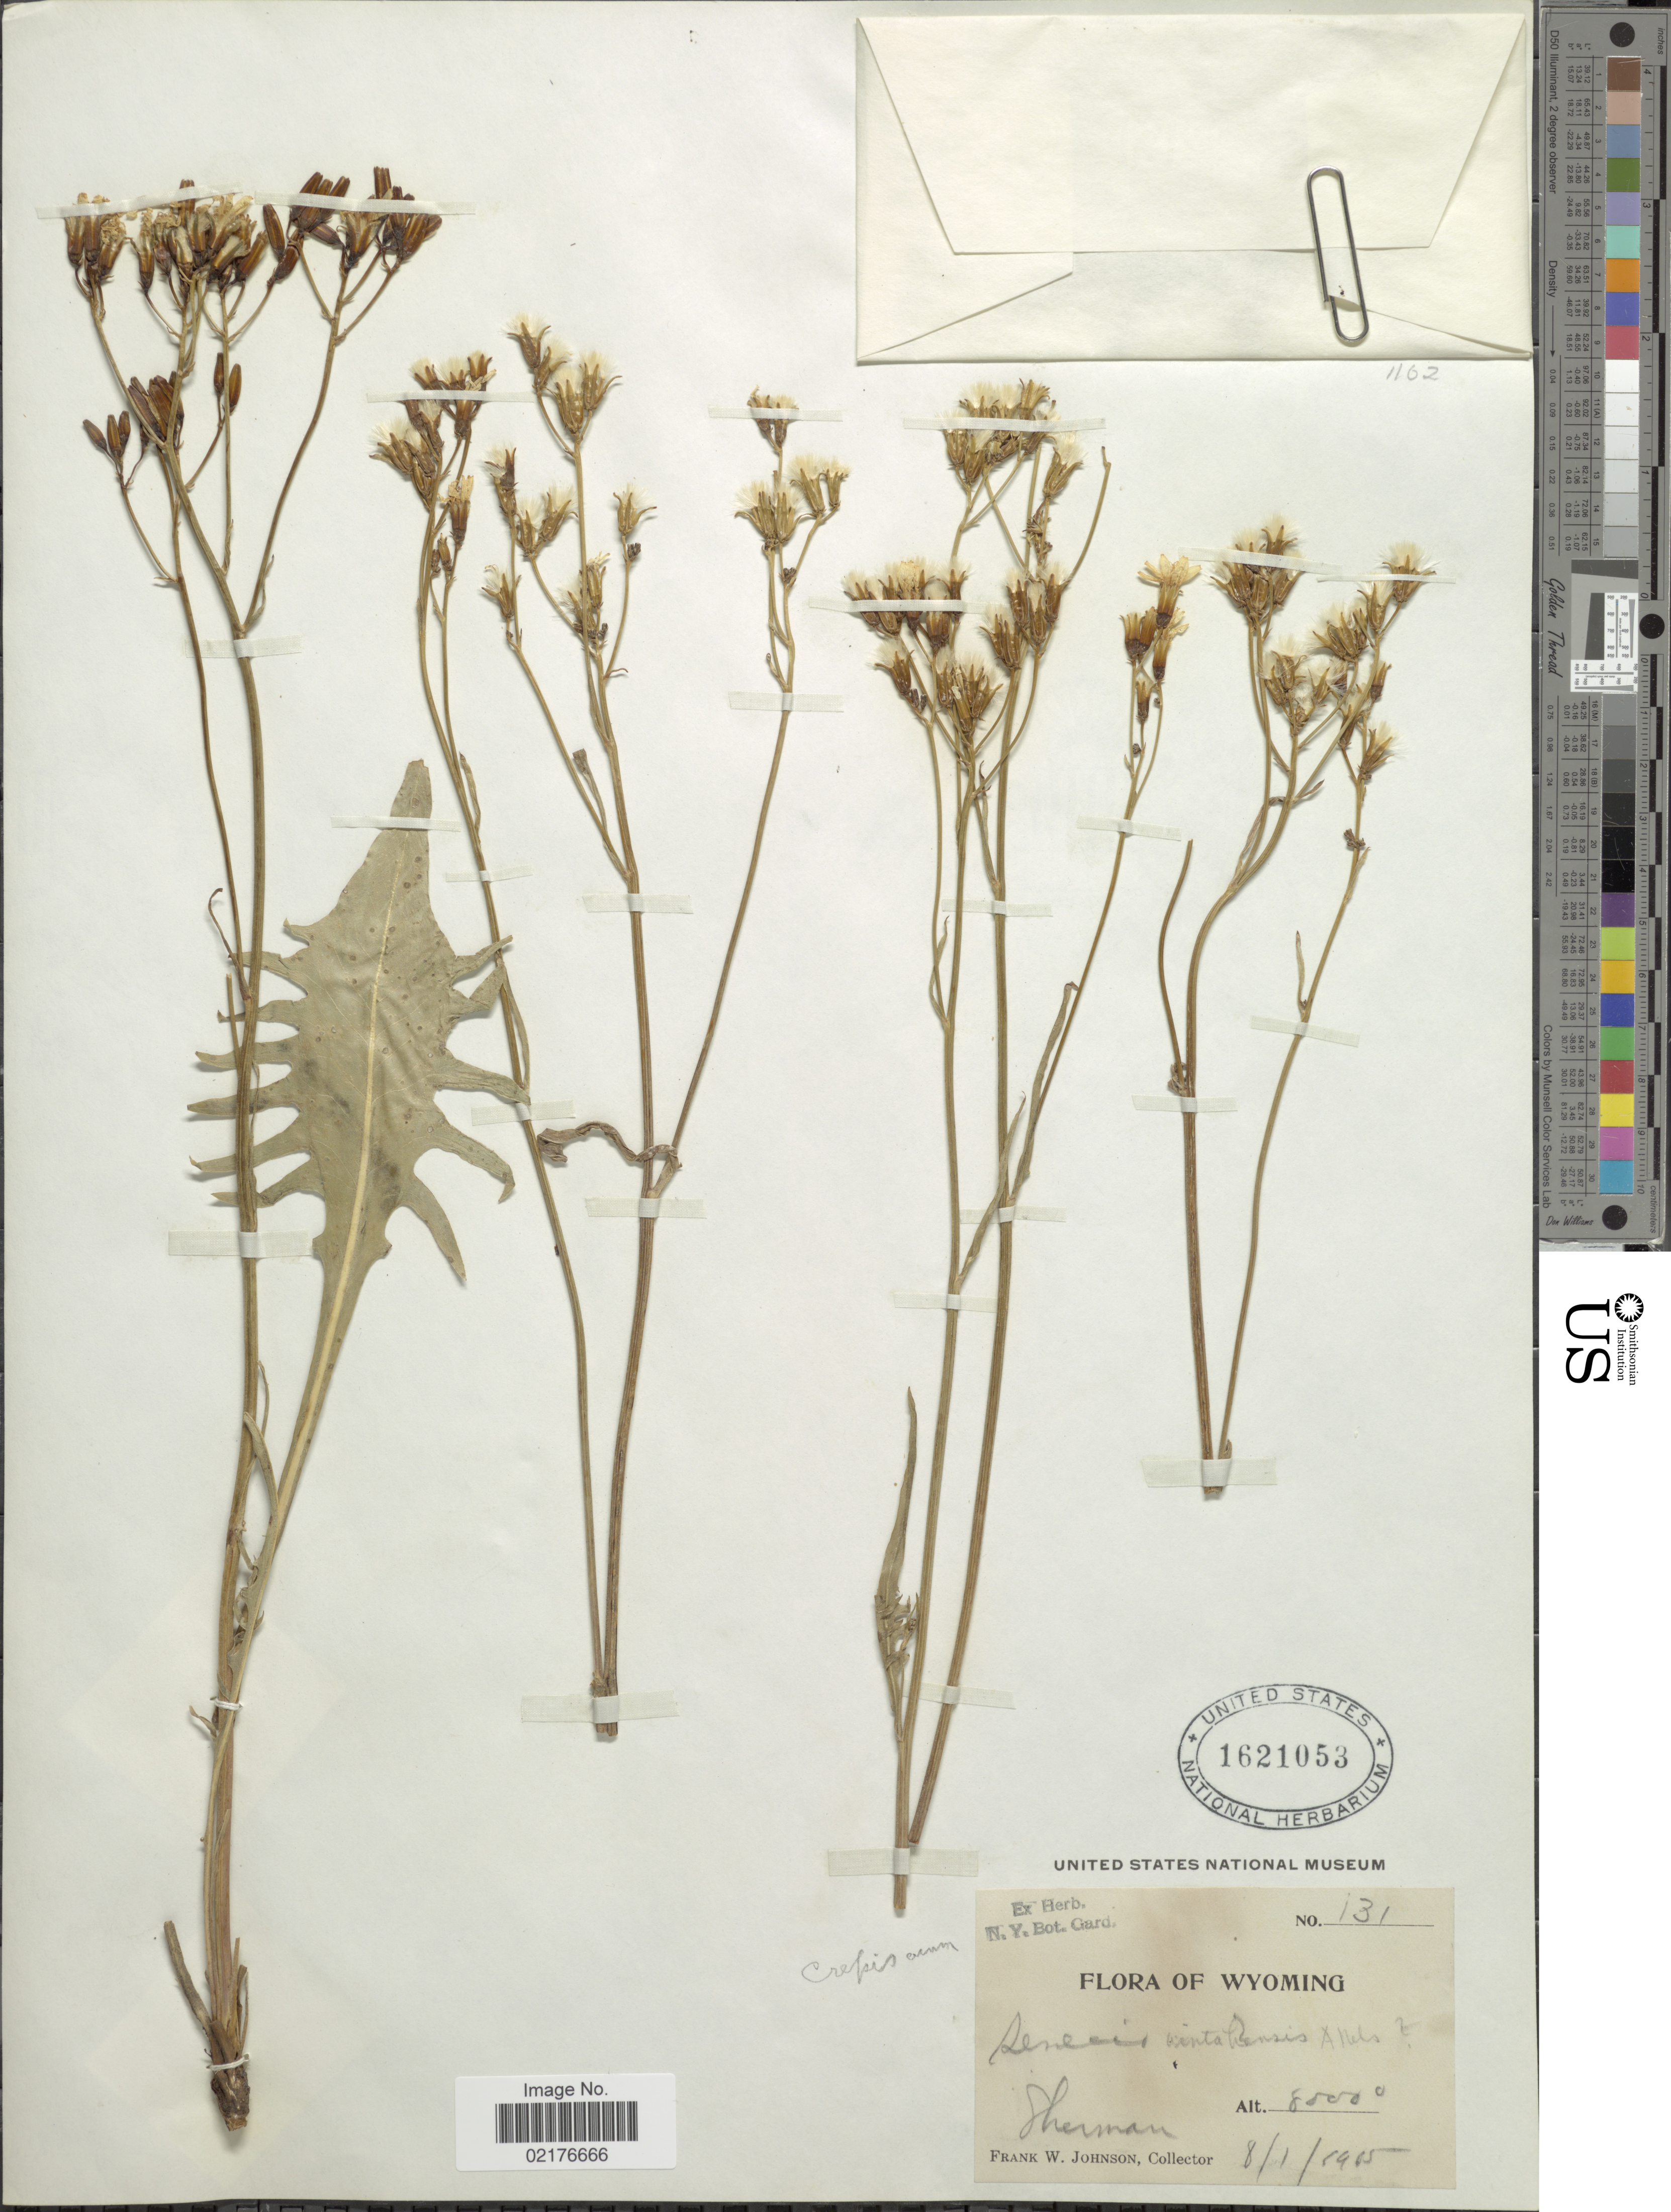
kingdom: Plantae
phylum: Tracheophyta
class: Magnoliopsida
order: Asterales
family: Asteraceae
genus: Crepis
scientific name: Crepis acuminata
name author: Nutt.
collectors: F. W. Johnson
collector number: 131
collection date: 1905-08-01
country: United States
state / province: Wyoming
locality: Sherman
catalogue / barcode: US 1621053